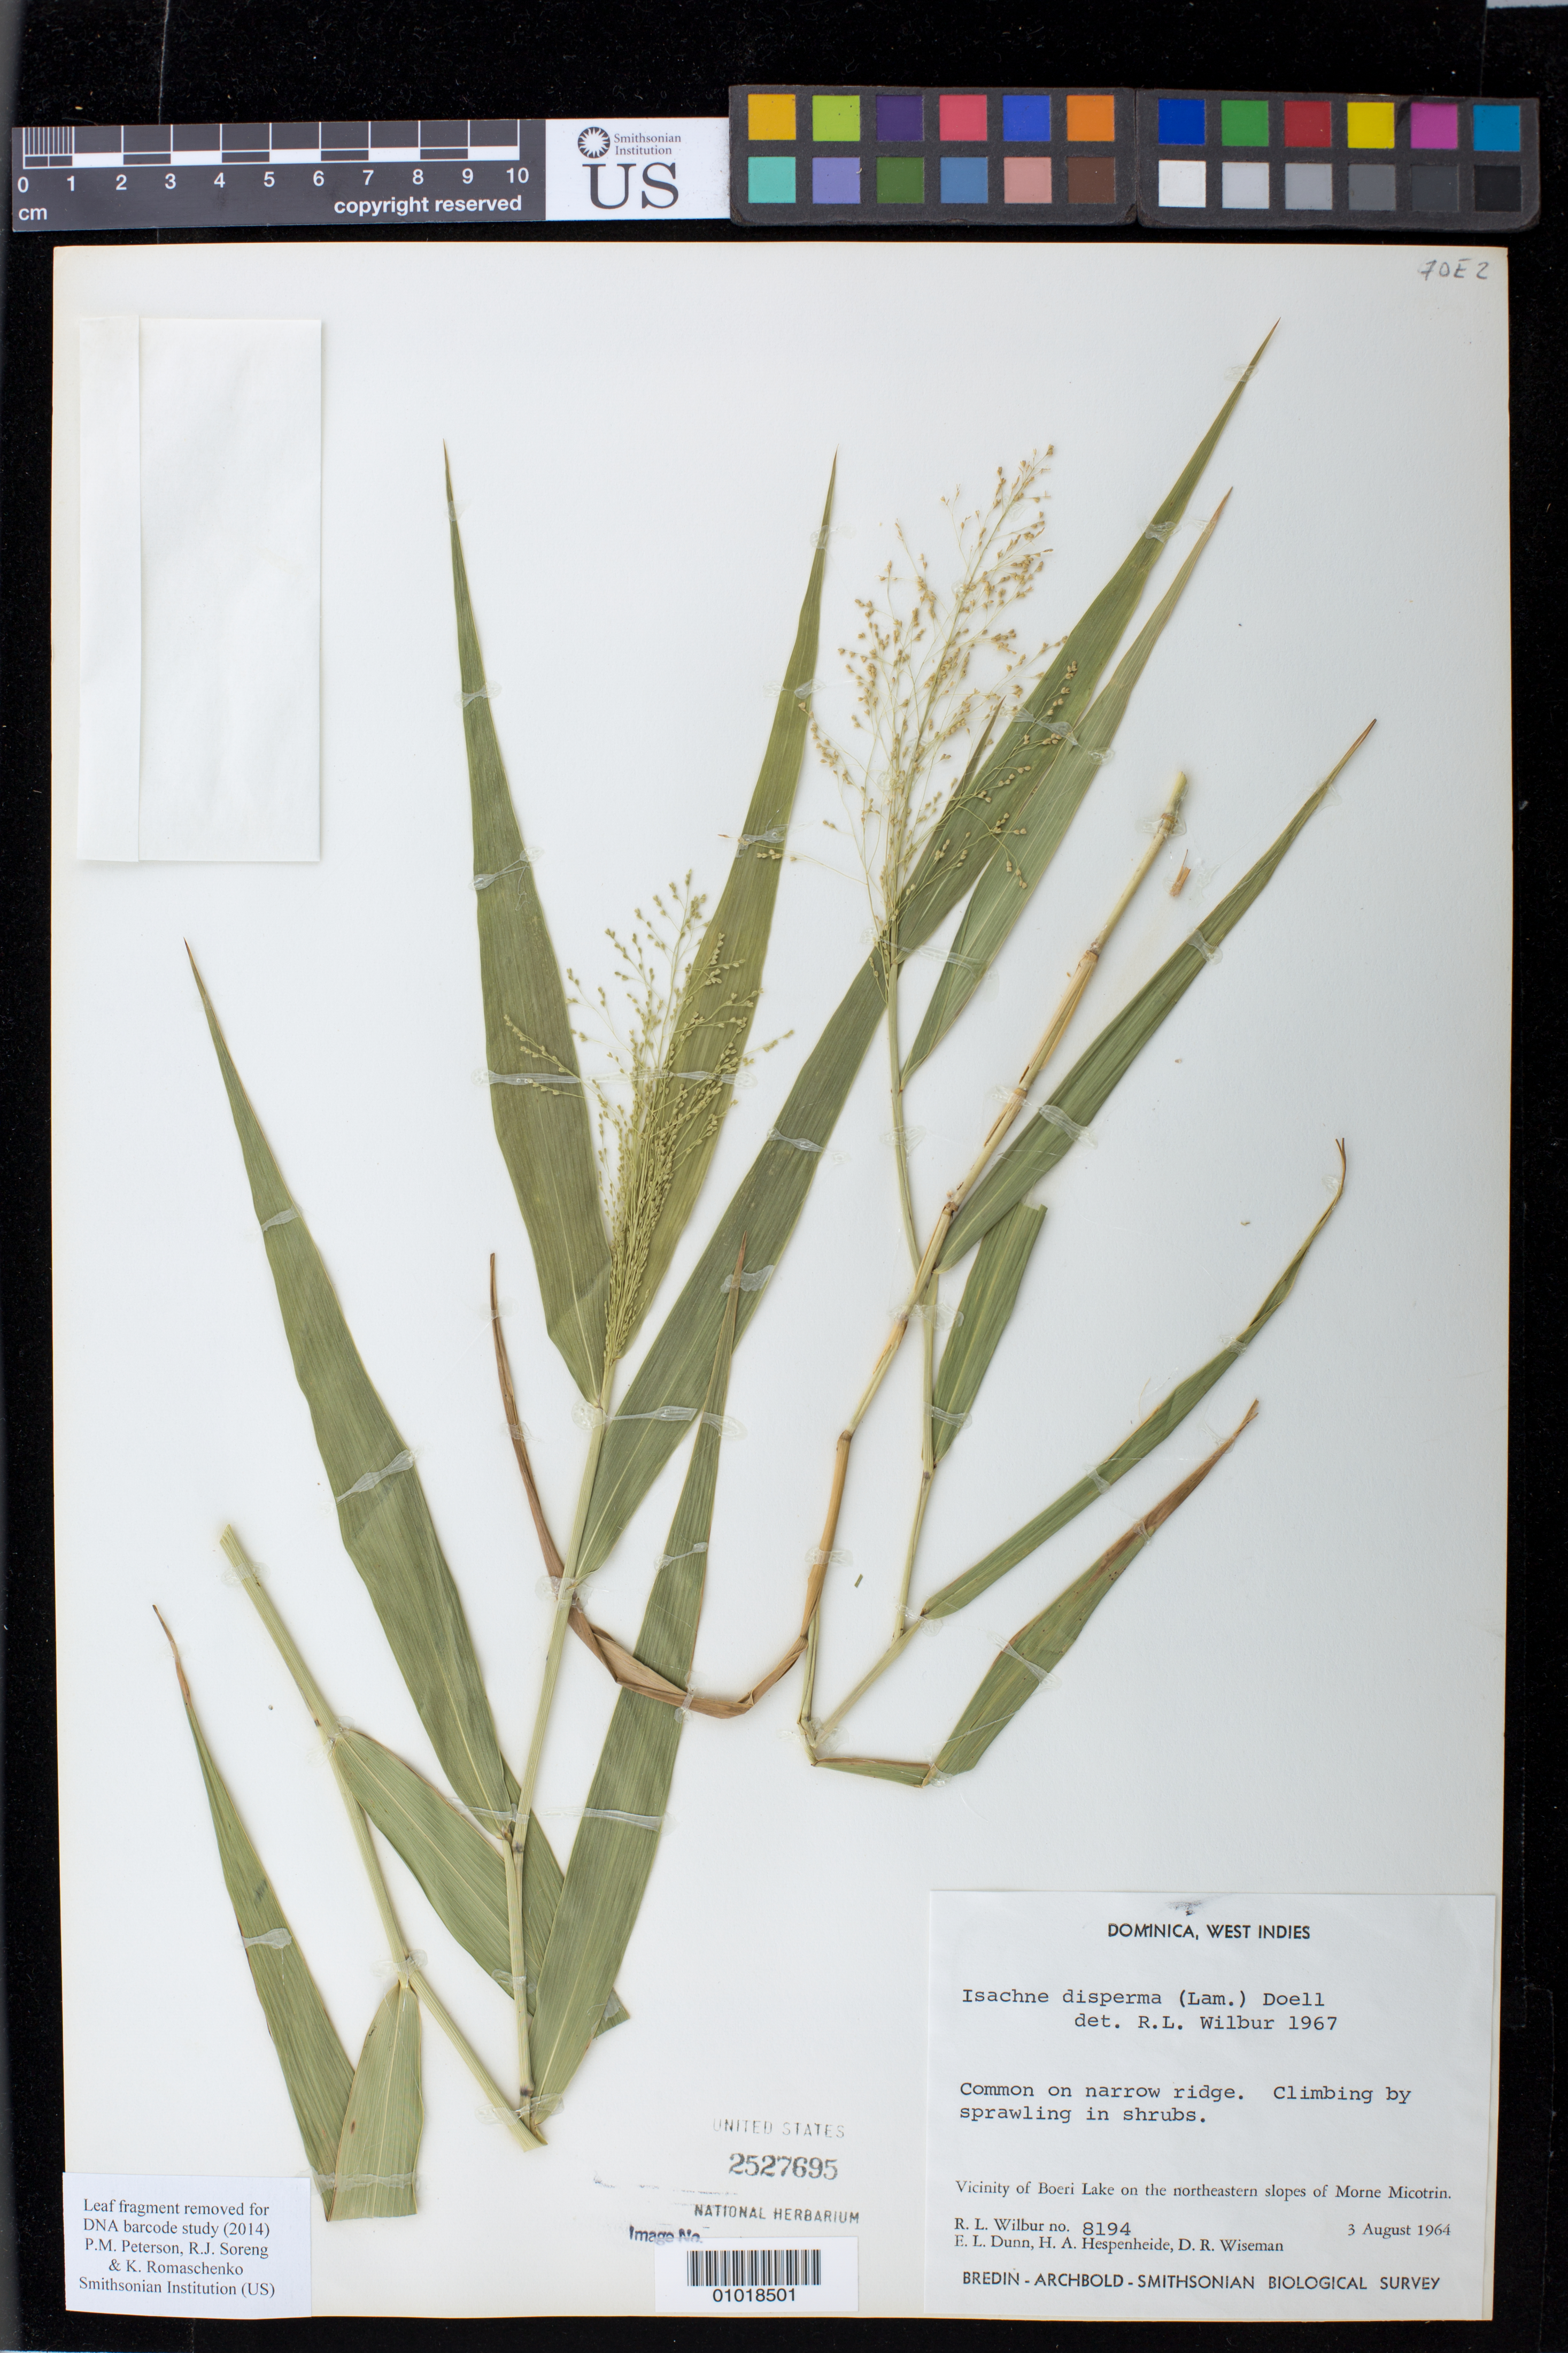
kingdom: Plantae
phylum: Tracheophyta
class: Liliopsida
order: Poales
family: Poaceae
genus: Isachne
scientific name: Isachne disperma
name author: (Lam.) Döll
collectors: R. L. Wilbur, E. Dunn, H. A. Hespenheide & D. R. Wiseman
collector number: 8194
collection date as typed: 03 Aug 1964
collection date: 1964-08-03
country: Dominica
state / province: St. George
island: Dominica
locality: Vicinity of Boeri Lake on the northeastern slopes of Morne Micotrin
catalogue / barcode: US 2527695